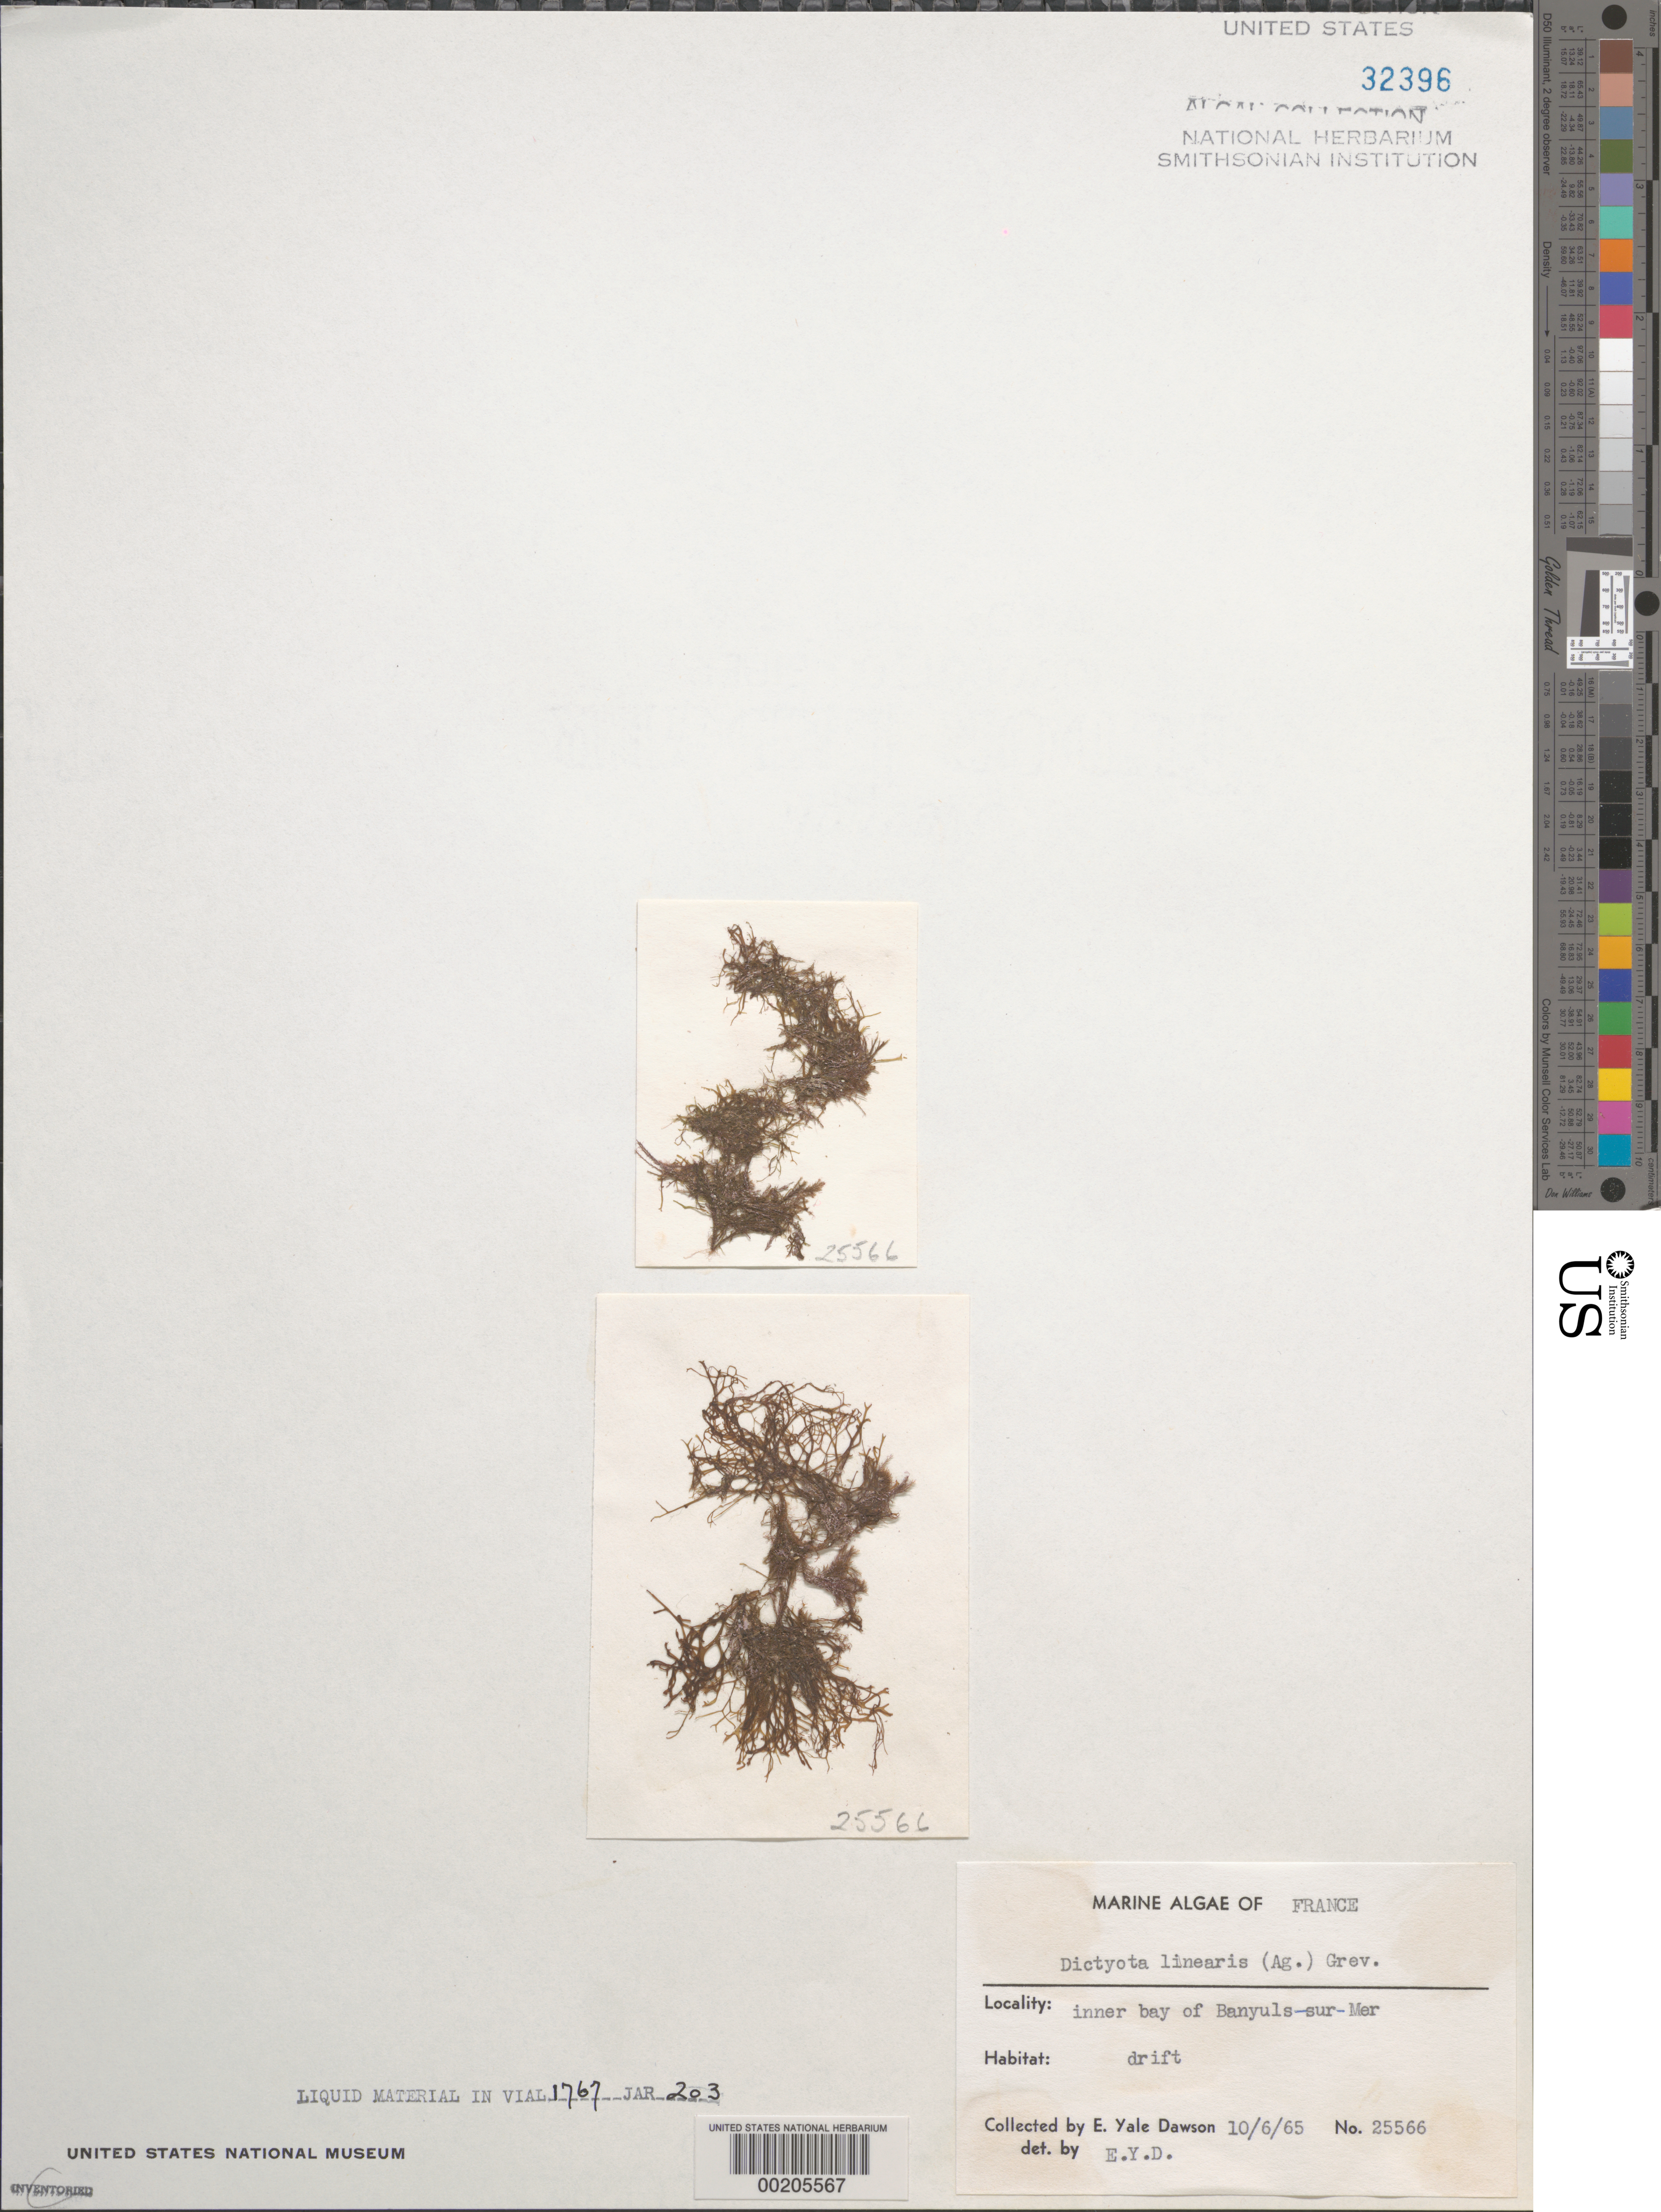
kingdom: Chromista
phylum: Ochrophyta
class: Phaeophyceae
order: Dictyotales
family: Dictyotaceae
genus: Dictyota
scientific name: Dictyota linearis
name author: (C. Agardh) Grev.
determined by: Dawson, E. Y.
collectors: E. Y. Dawson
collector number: EYD 25566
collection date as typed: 06 Oct 1965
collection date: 1965-10-06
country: France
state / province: Occitanie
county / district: Pyrénées-Orientales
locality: Banyuls-sur-Mer, inner bay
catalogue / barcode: US 32396